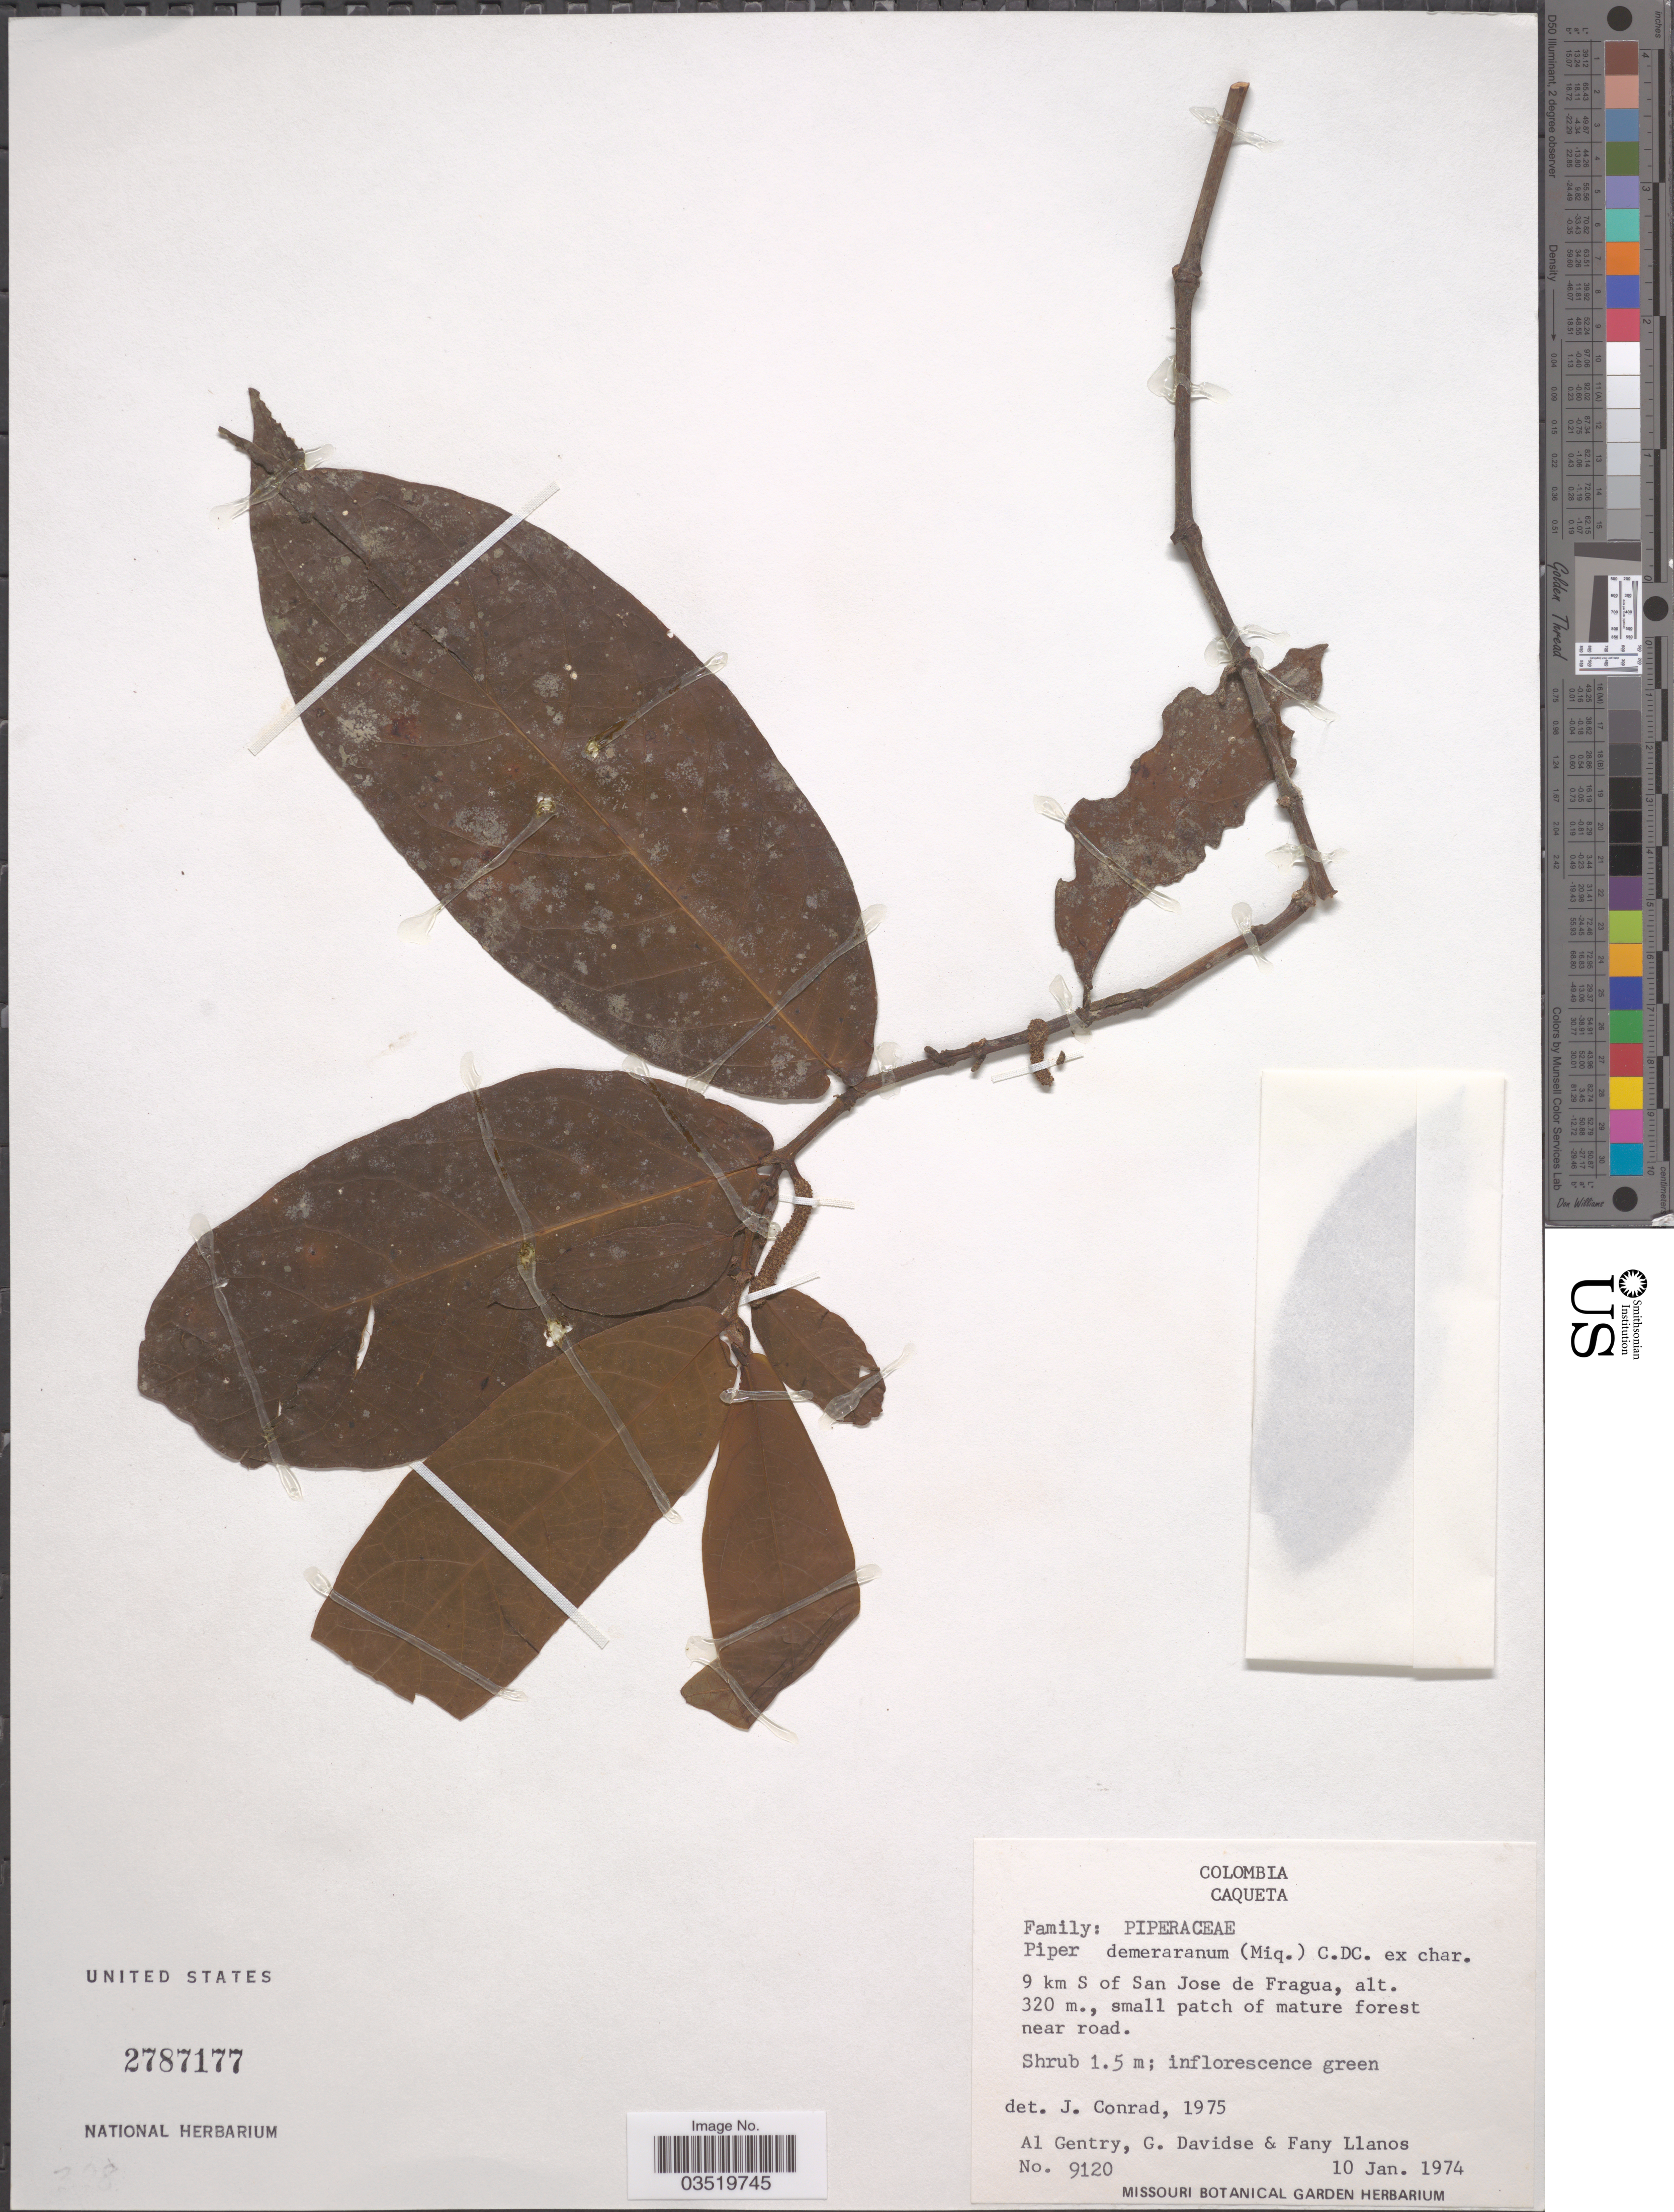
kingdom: Plantae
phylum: Tracheophyta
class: Magnoliopsida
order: Piperales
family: Piperaceae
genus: Piper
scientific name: Piper demeraranum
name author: (Miq.) C. DC.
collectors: A. H. Gentry, G. Davidse & F. Llanos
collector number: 9120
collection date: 1974-01-10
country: Colombia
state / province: Caquetá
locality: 9 km S of San Jose de Fragua.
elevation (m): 320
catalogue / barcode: US 2787177